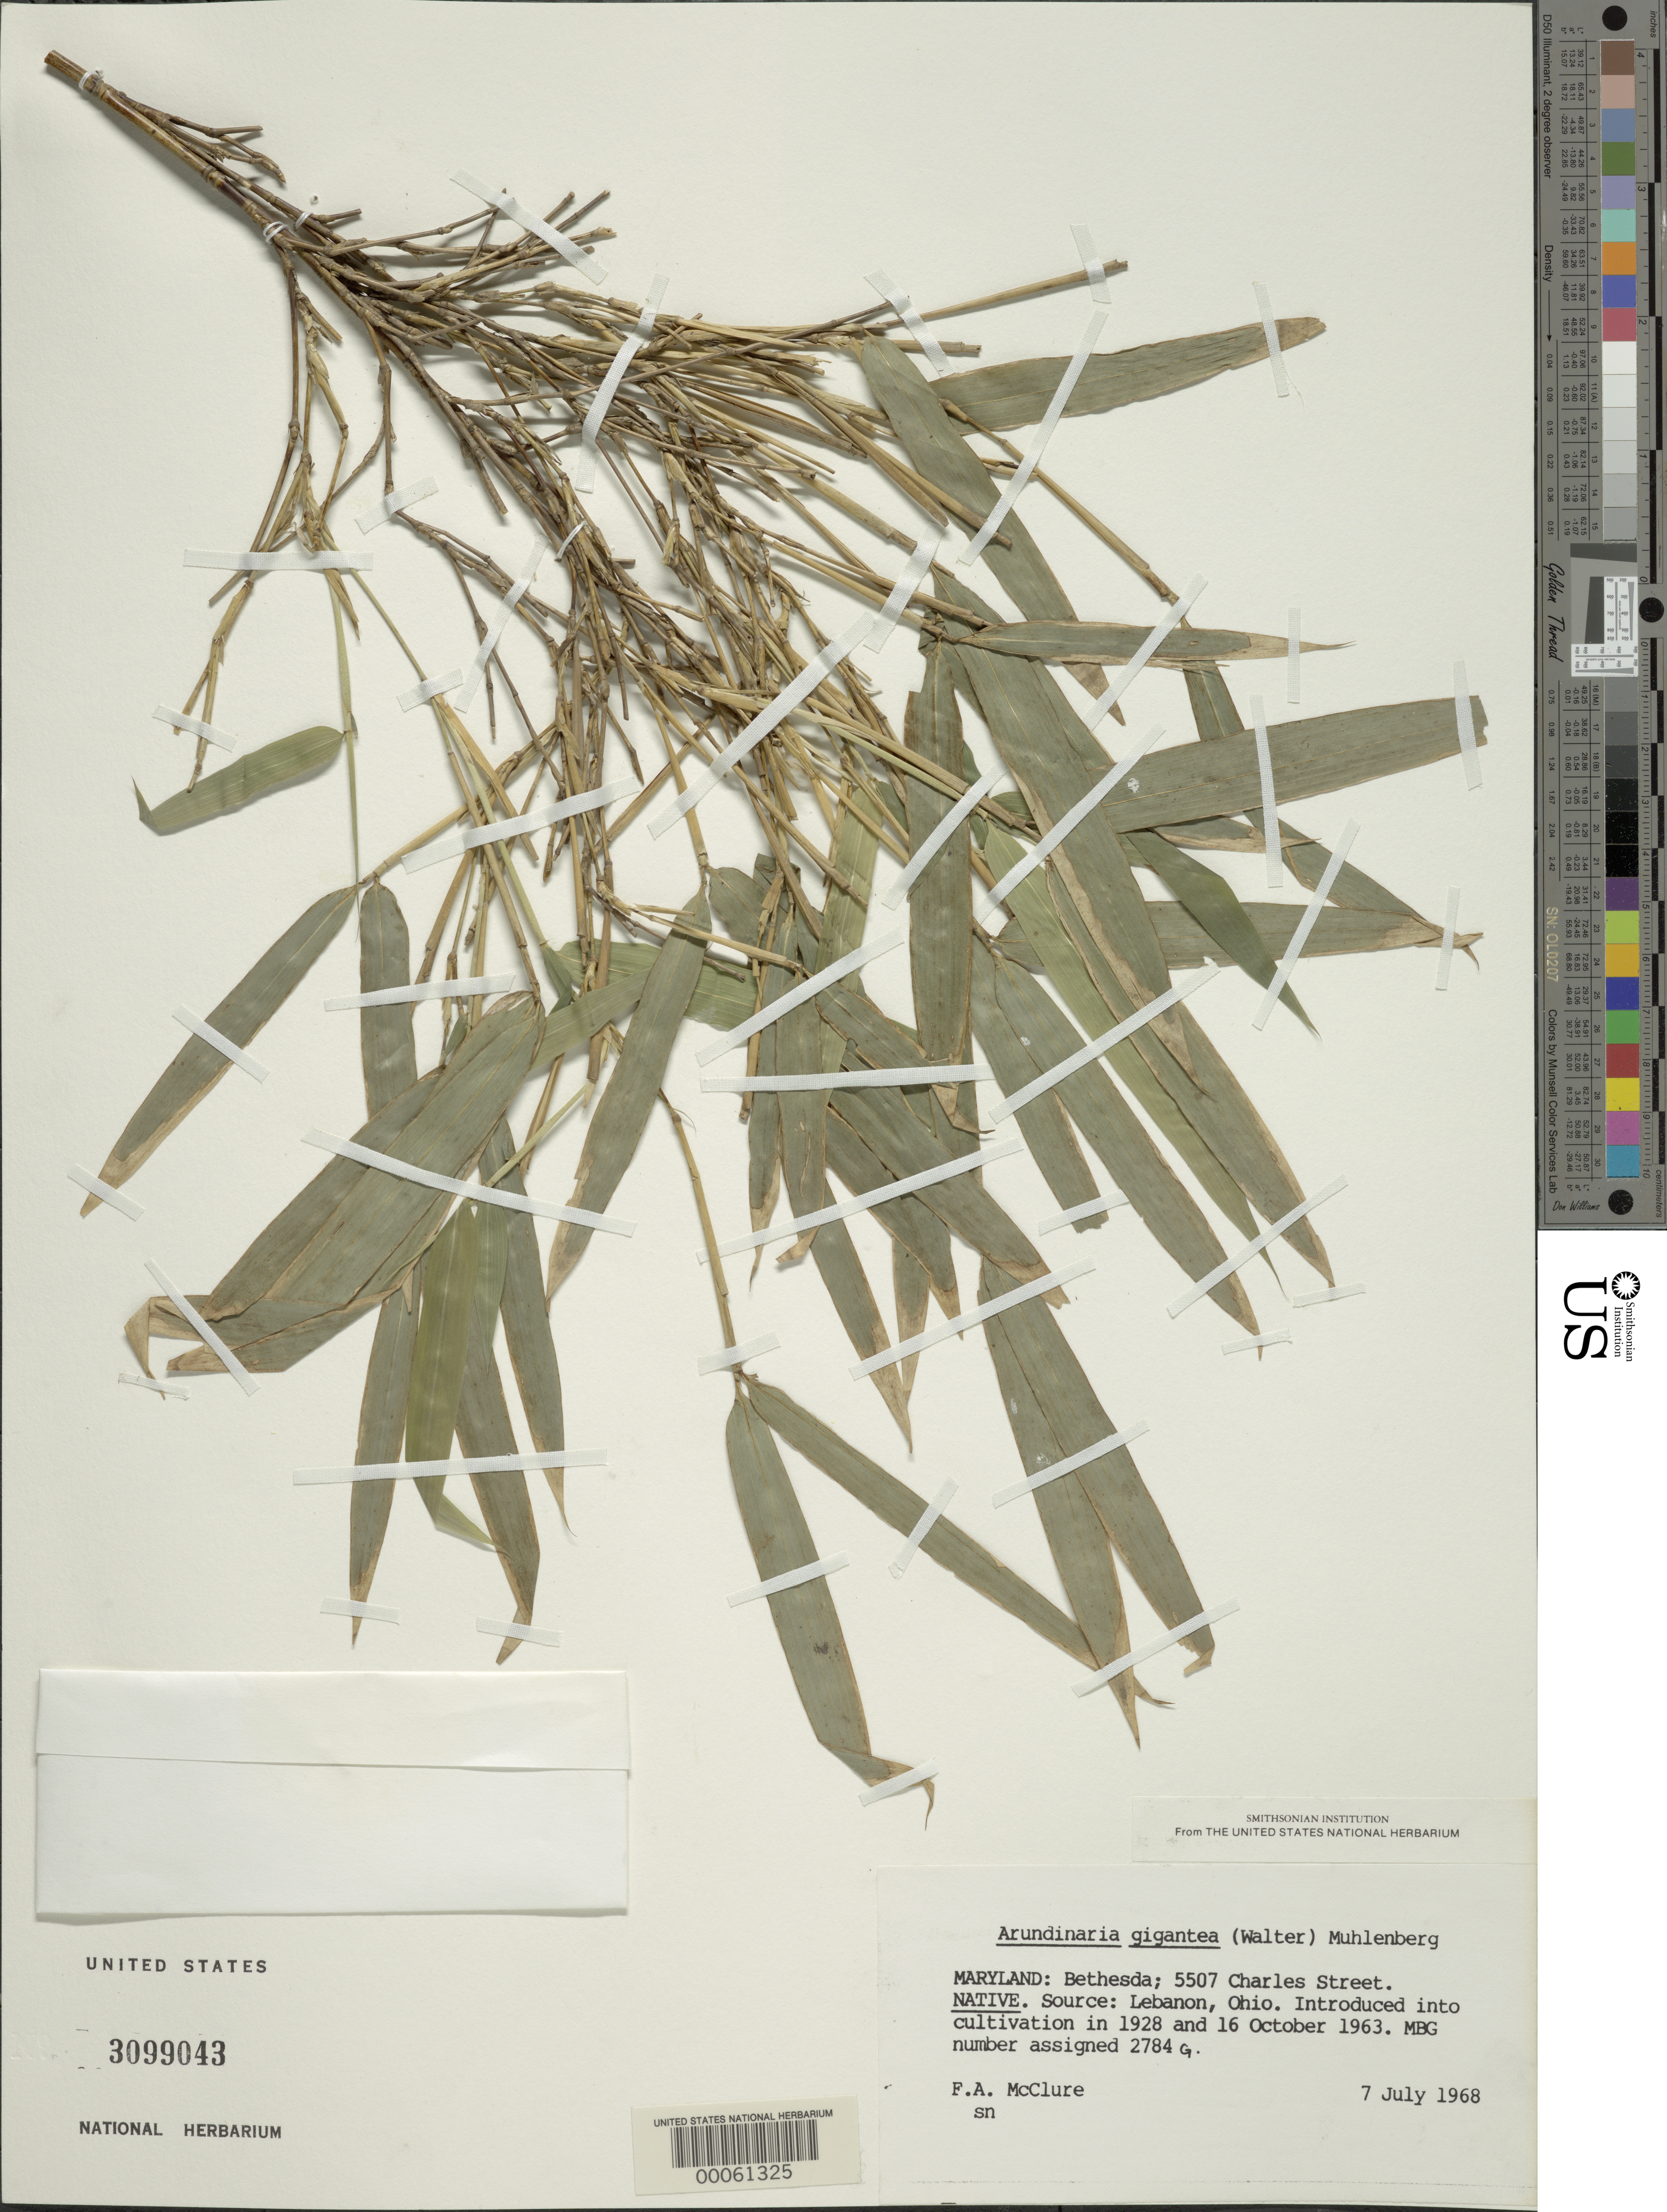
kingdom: Plantae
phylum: Tracheophyta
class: Liliopsida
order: Poales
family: Poaceae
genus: Arundinaria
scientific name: Arundinaria gigantea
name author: (Walter) Muhl.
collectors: F. A. McClure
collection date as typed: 07 Jul 1968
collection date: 1968-07-07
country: United States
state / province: Maryland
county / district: Montgomery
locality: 5507 Charles Street, Bethesda (McClure's garden)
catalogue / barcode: US 3099043